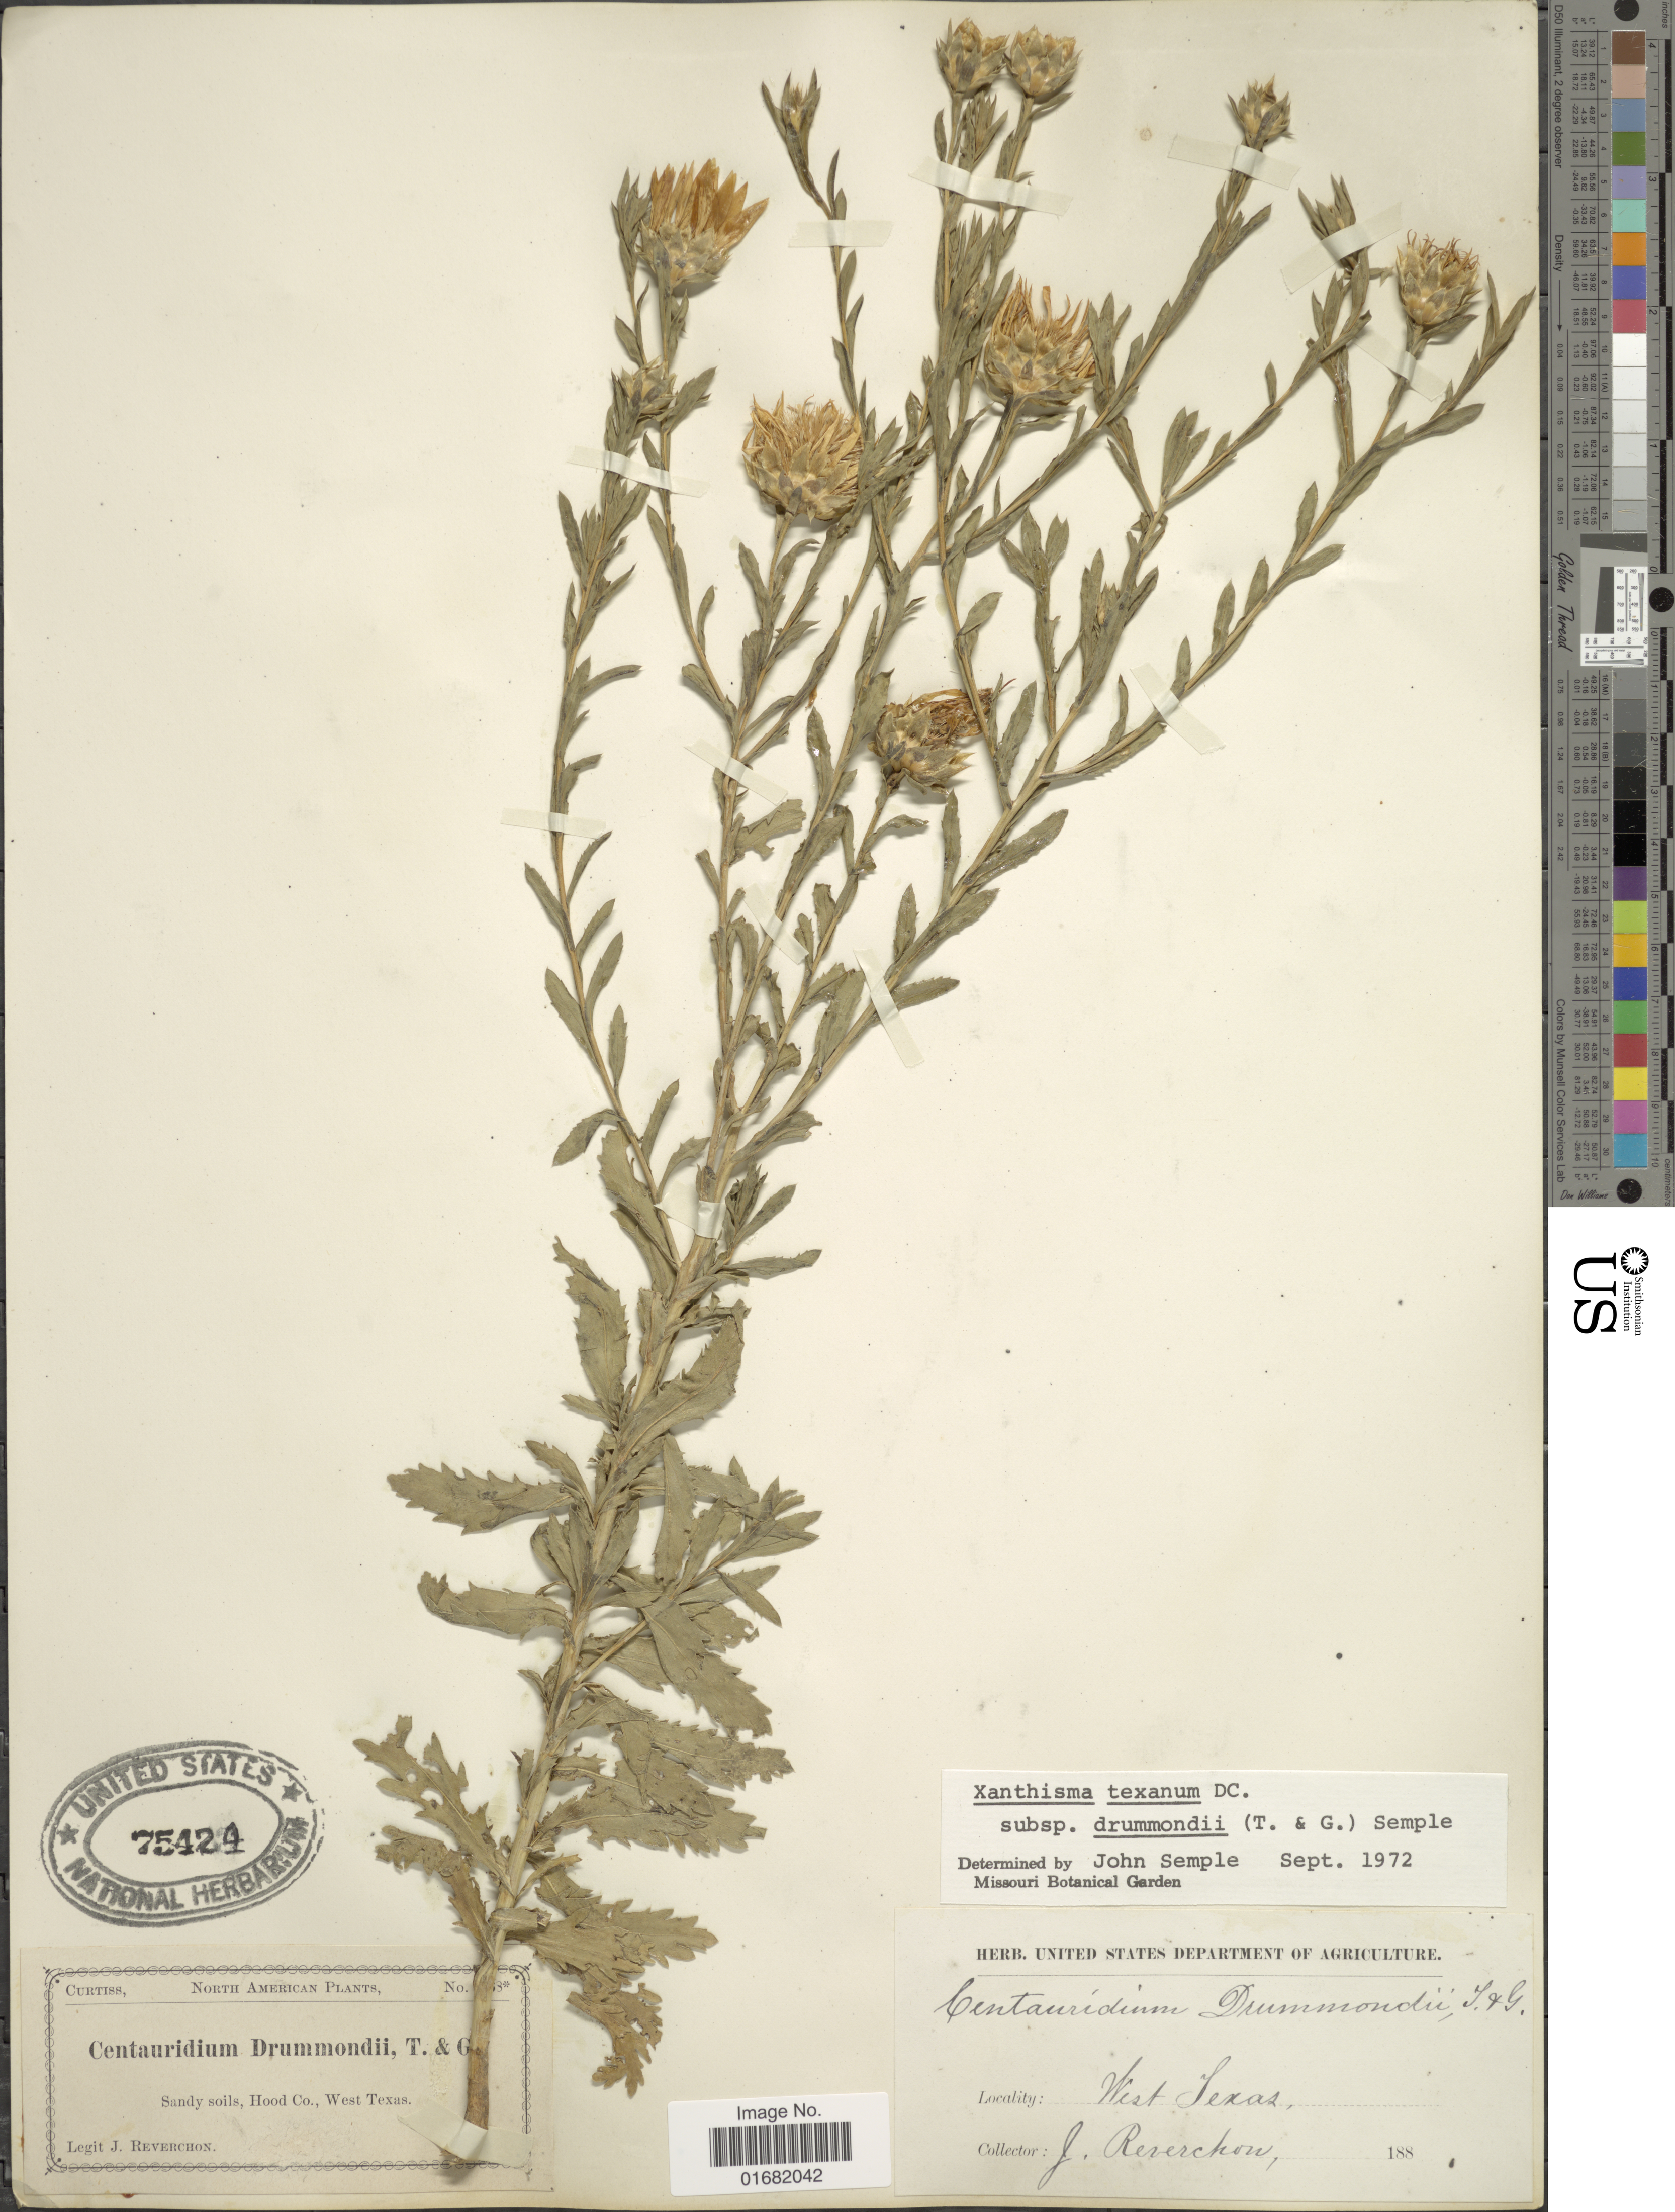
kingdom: Plantae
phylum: Tracheophyta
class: Magnoliopsida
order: Asterales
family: Asteraceae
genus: Xanthisma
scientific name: Xanthisma texanum subsp. drummondii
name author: (Torr. & A. Gray) Semple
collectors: J. Reverchon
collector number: !3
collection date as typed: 188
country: United States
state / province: Texas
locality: Hood Co., West Texas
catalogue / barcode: US 75424